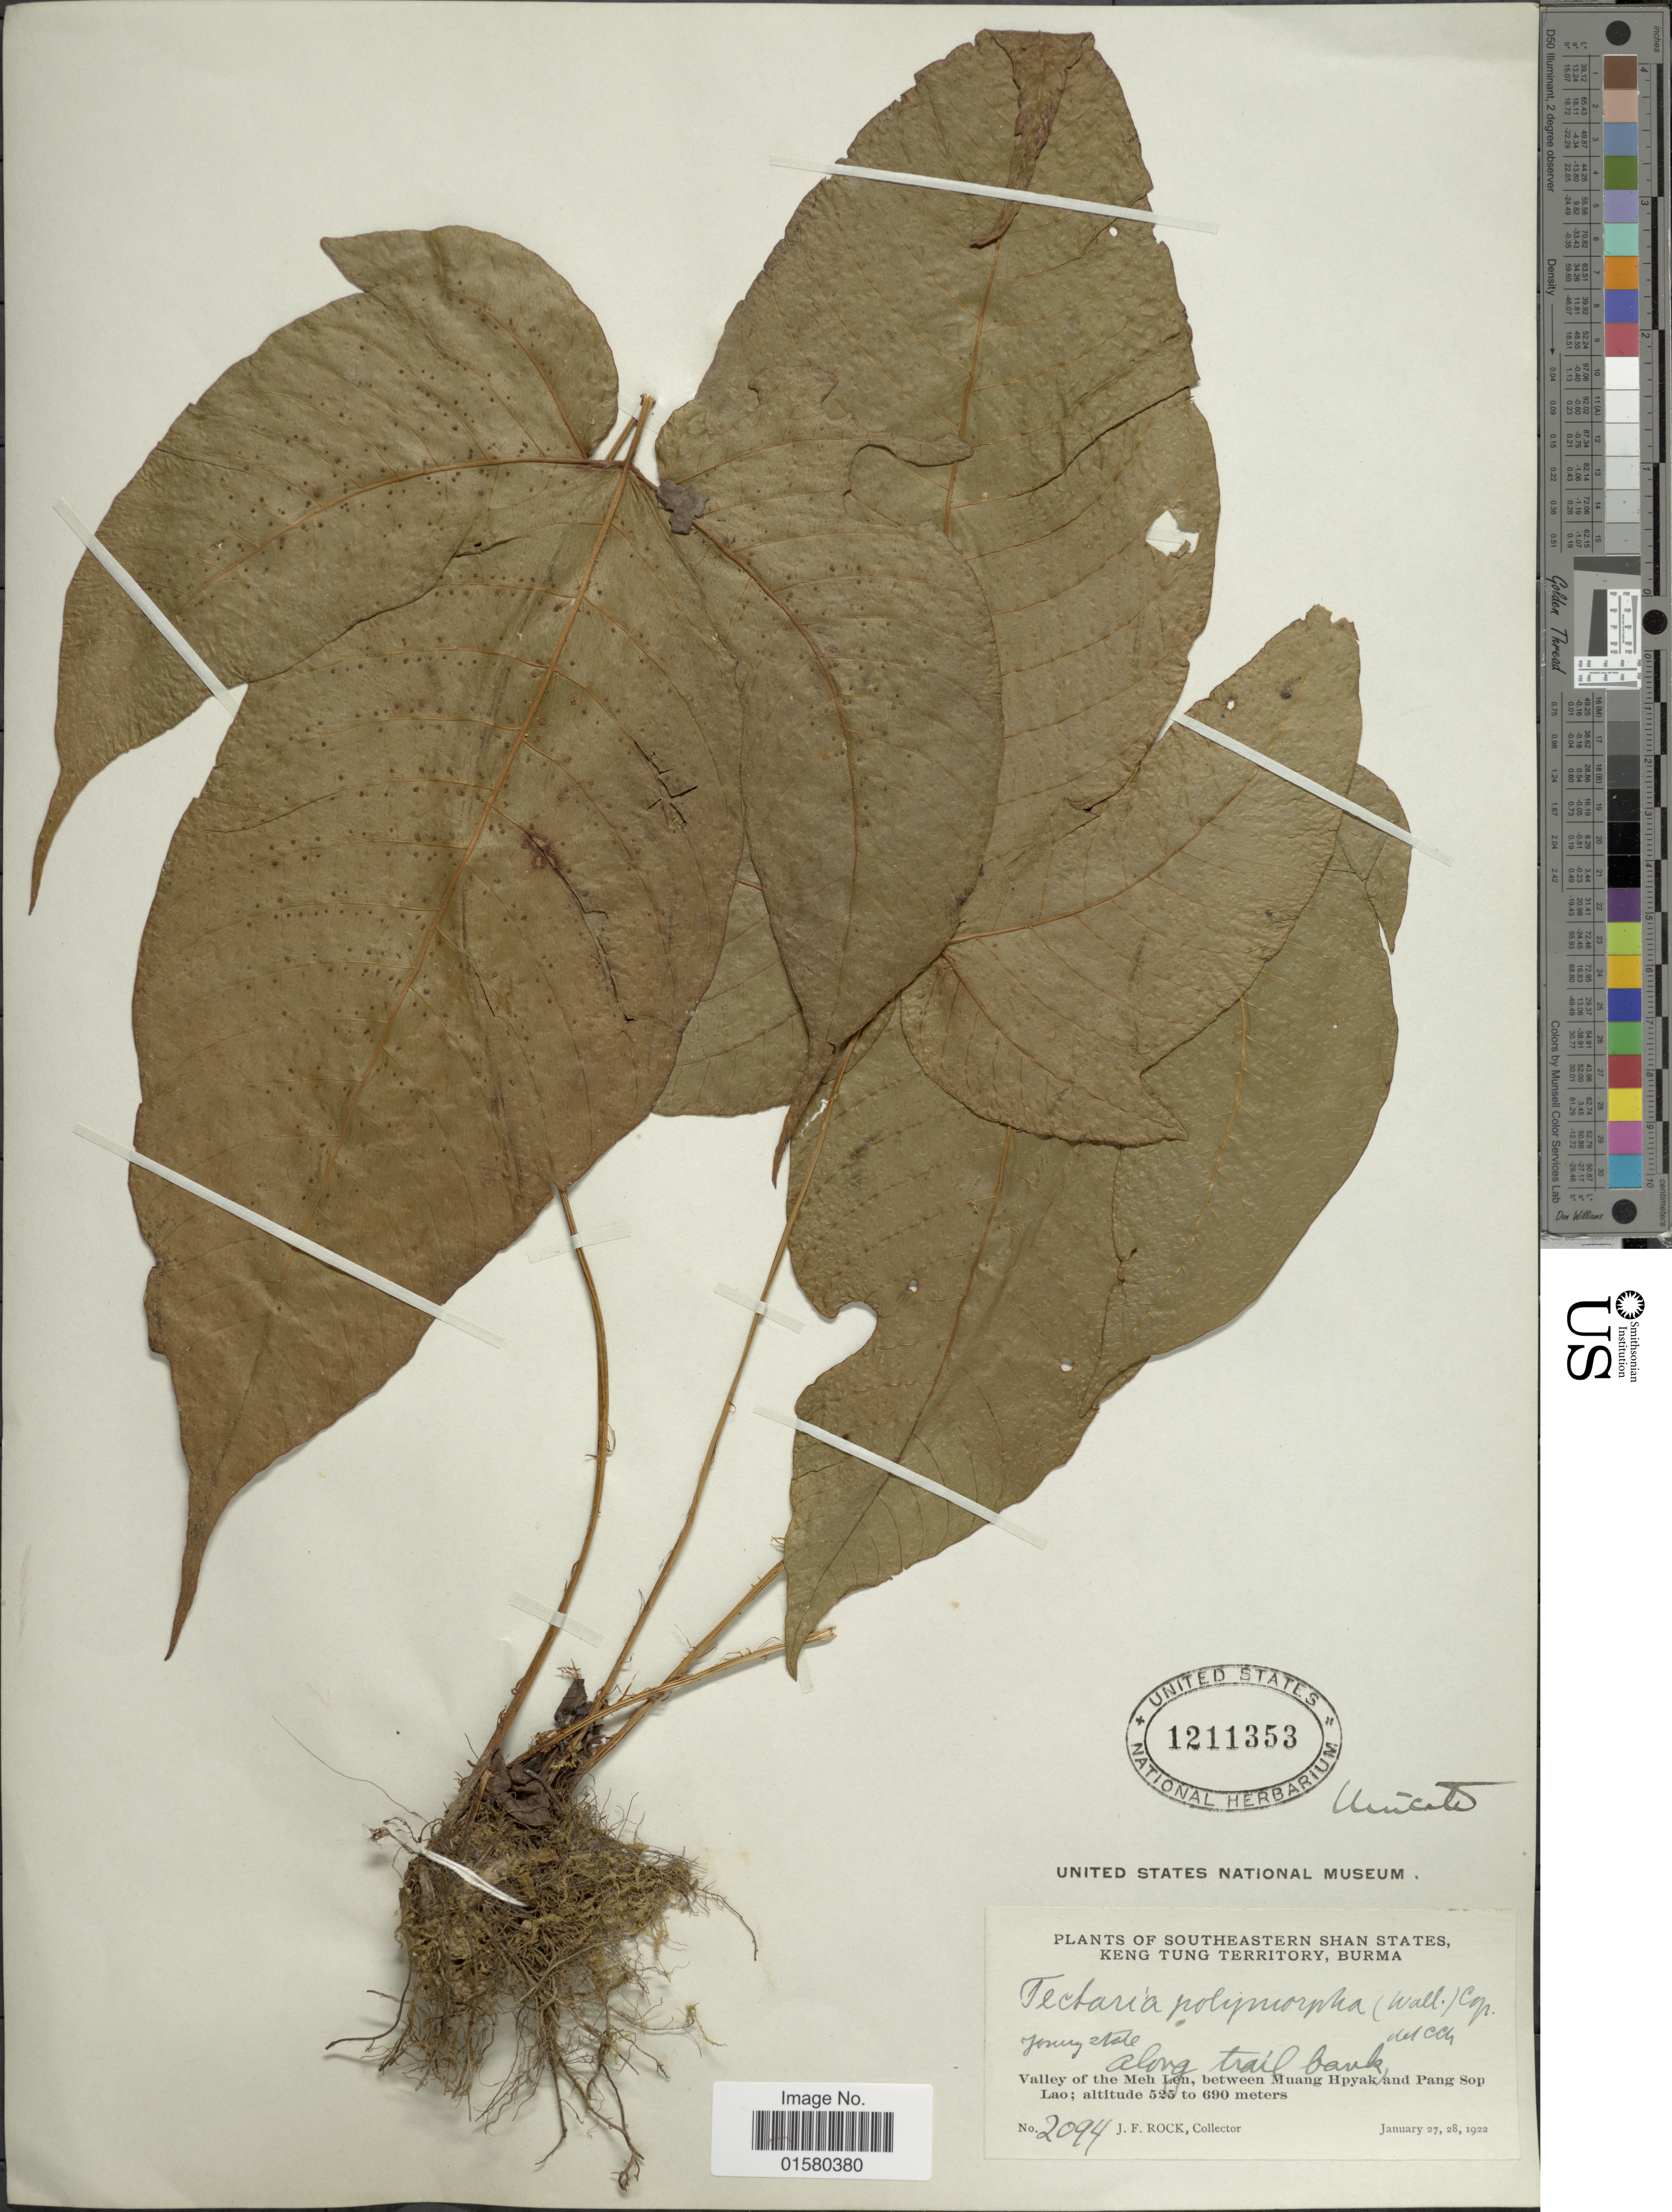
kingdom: Plantae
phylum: Tracheophyta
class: Polypodiopsida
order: Polypodiales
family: Tectariaceae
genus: Tectaria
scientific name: Tectaria polymorpha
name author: (Wall. ex Hook.) Copel.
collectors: J. Rock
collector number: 2094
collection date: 1922-01-27/1922-01-28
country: Myanmar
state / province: Shan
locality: Southeastern Shan States, Keng Tung Territory, Burma, Valley of the Meh Len, between Muang Hpyak and Pang Sop Lao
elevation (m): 525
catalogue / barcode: US 1211353